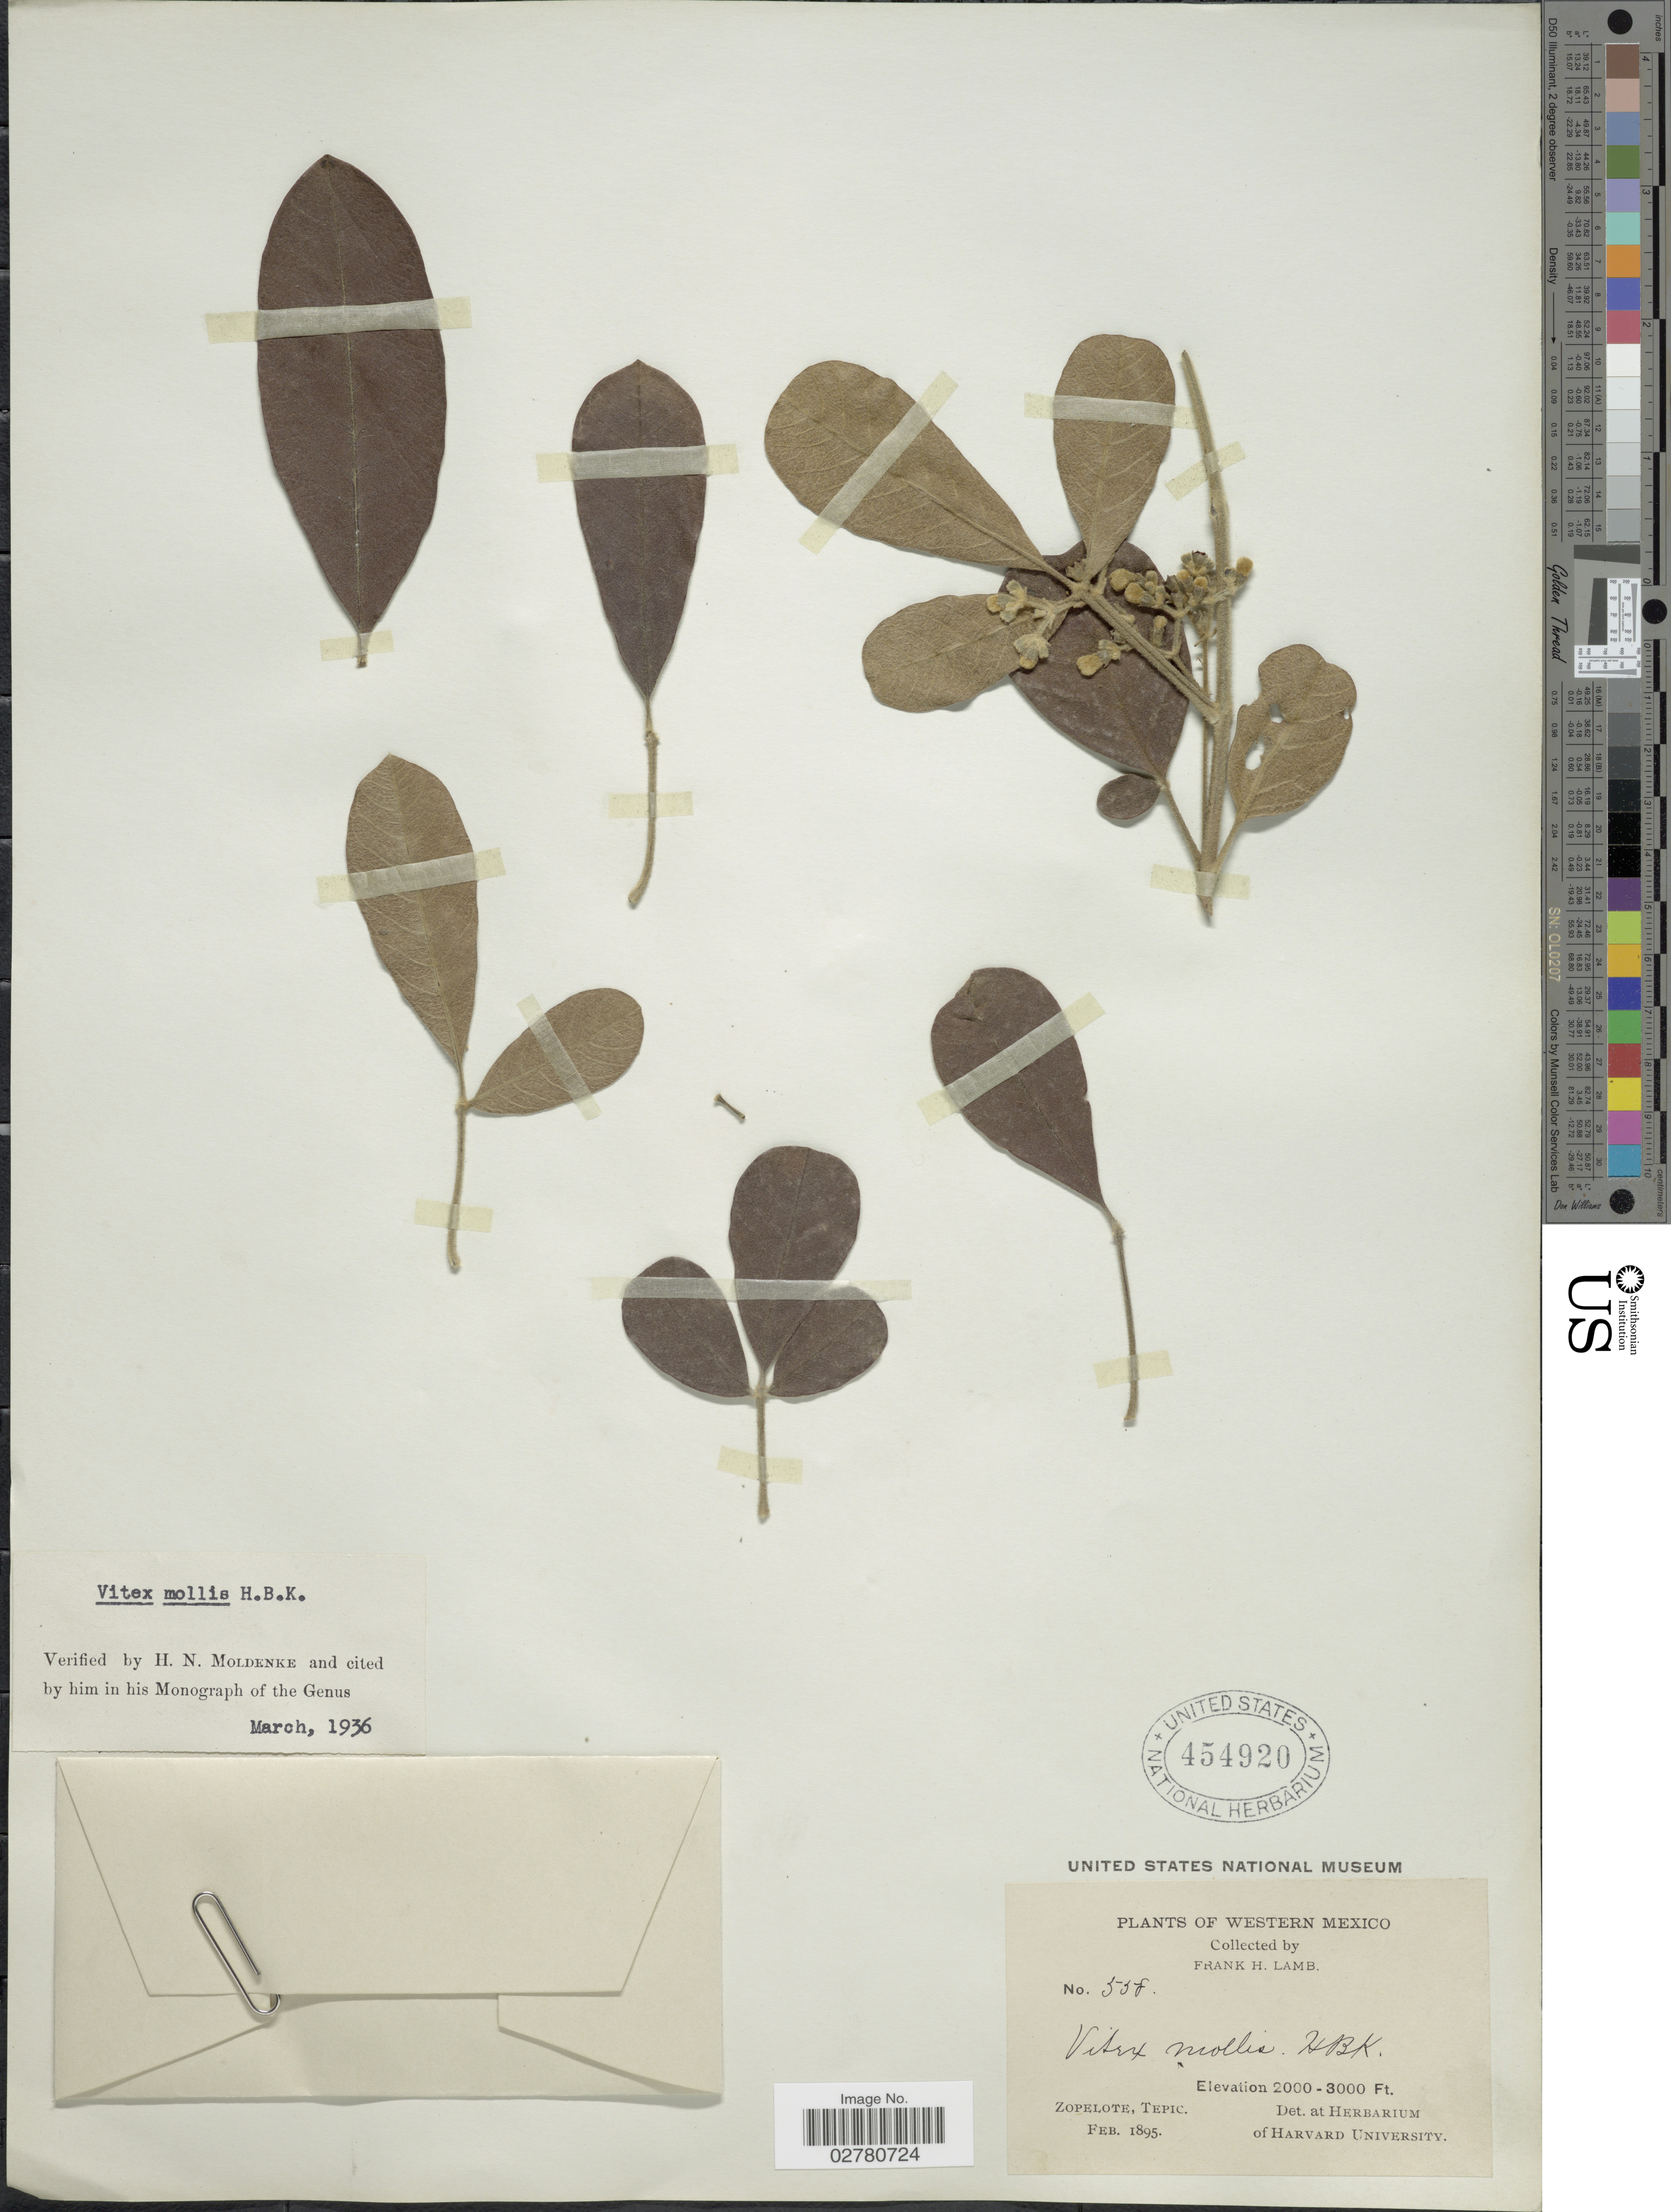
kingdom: Plantae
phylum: Tracheophyta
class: Magnoliopsida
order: Lamiales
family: Lamiaceae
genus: Vitex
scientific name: Vitex mollis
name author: Kunth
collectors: F. H. Lamb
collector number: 558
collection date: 1895-02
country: Mexico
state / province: Nayarit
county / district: Ruíz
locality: Zopelote [El Zopilote], Tepic [now Nayarit].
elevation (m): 610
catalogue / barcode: US 454920